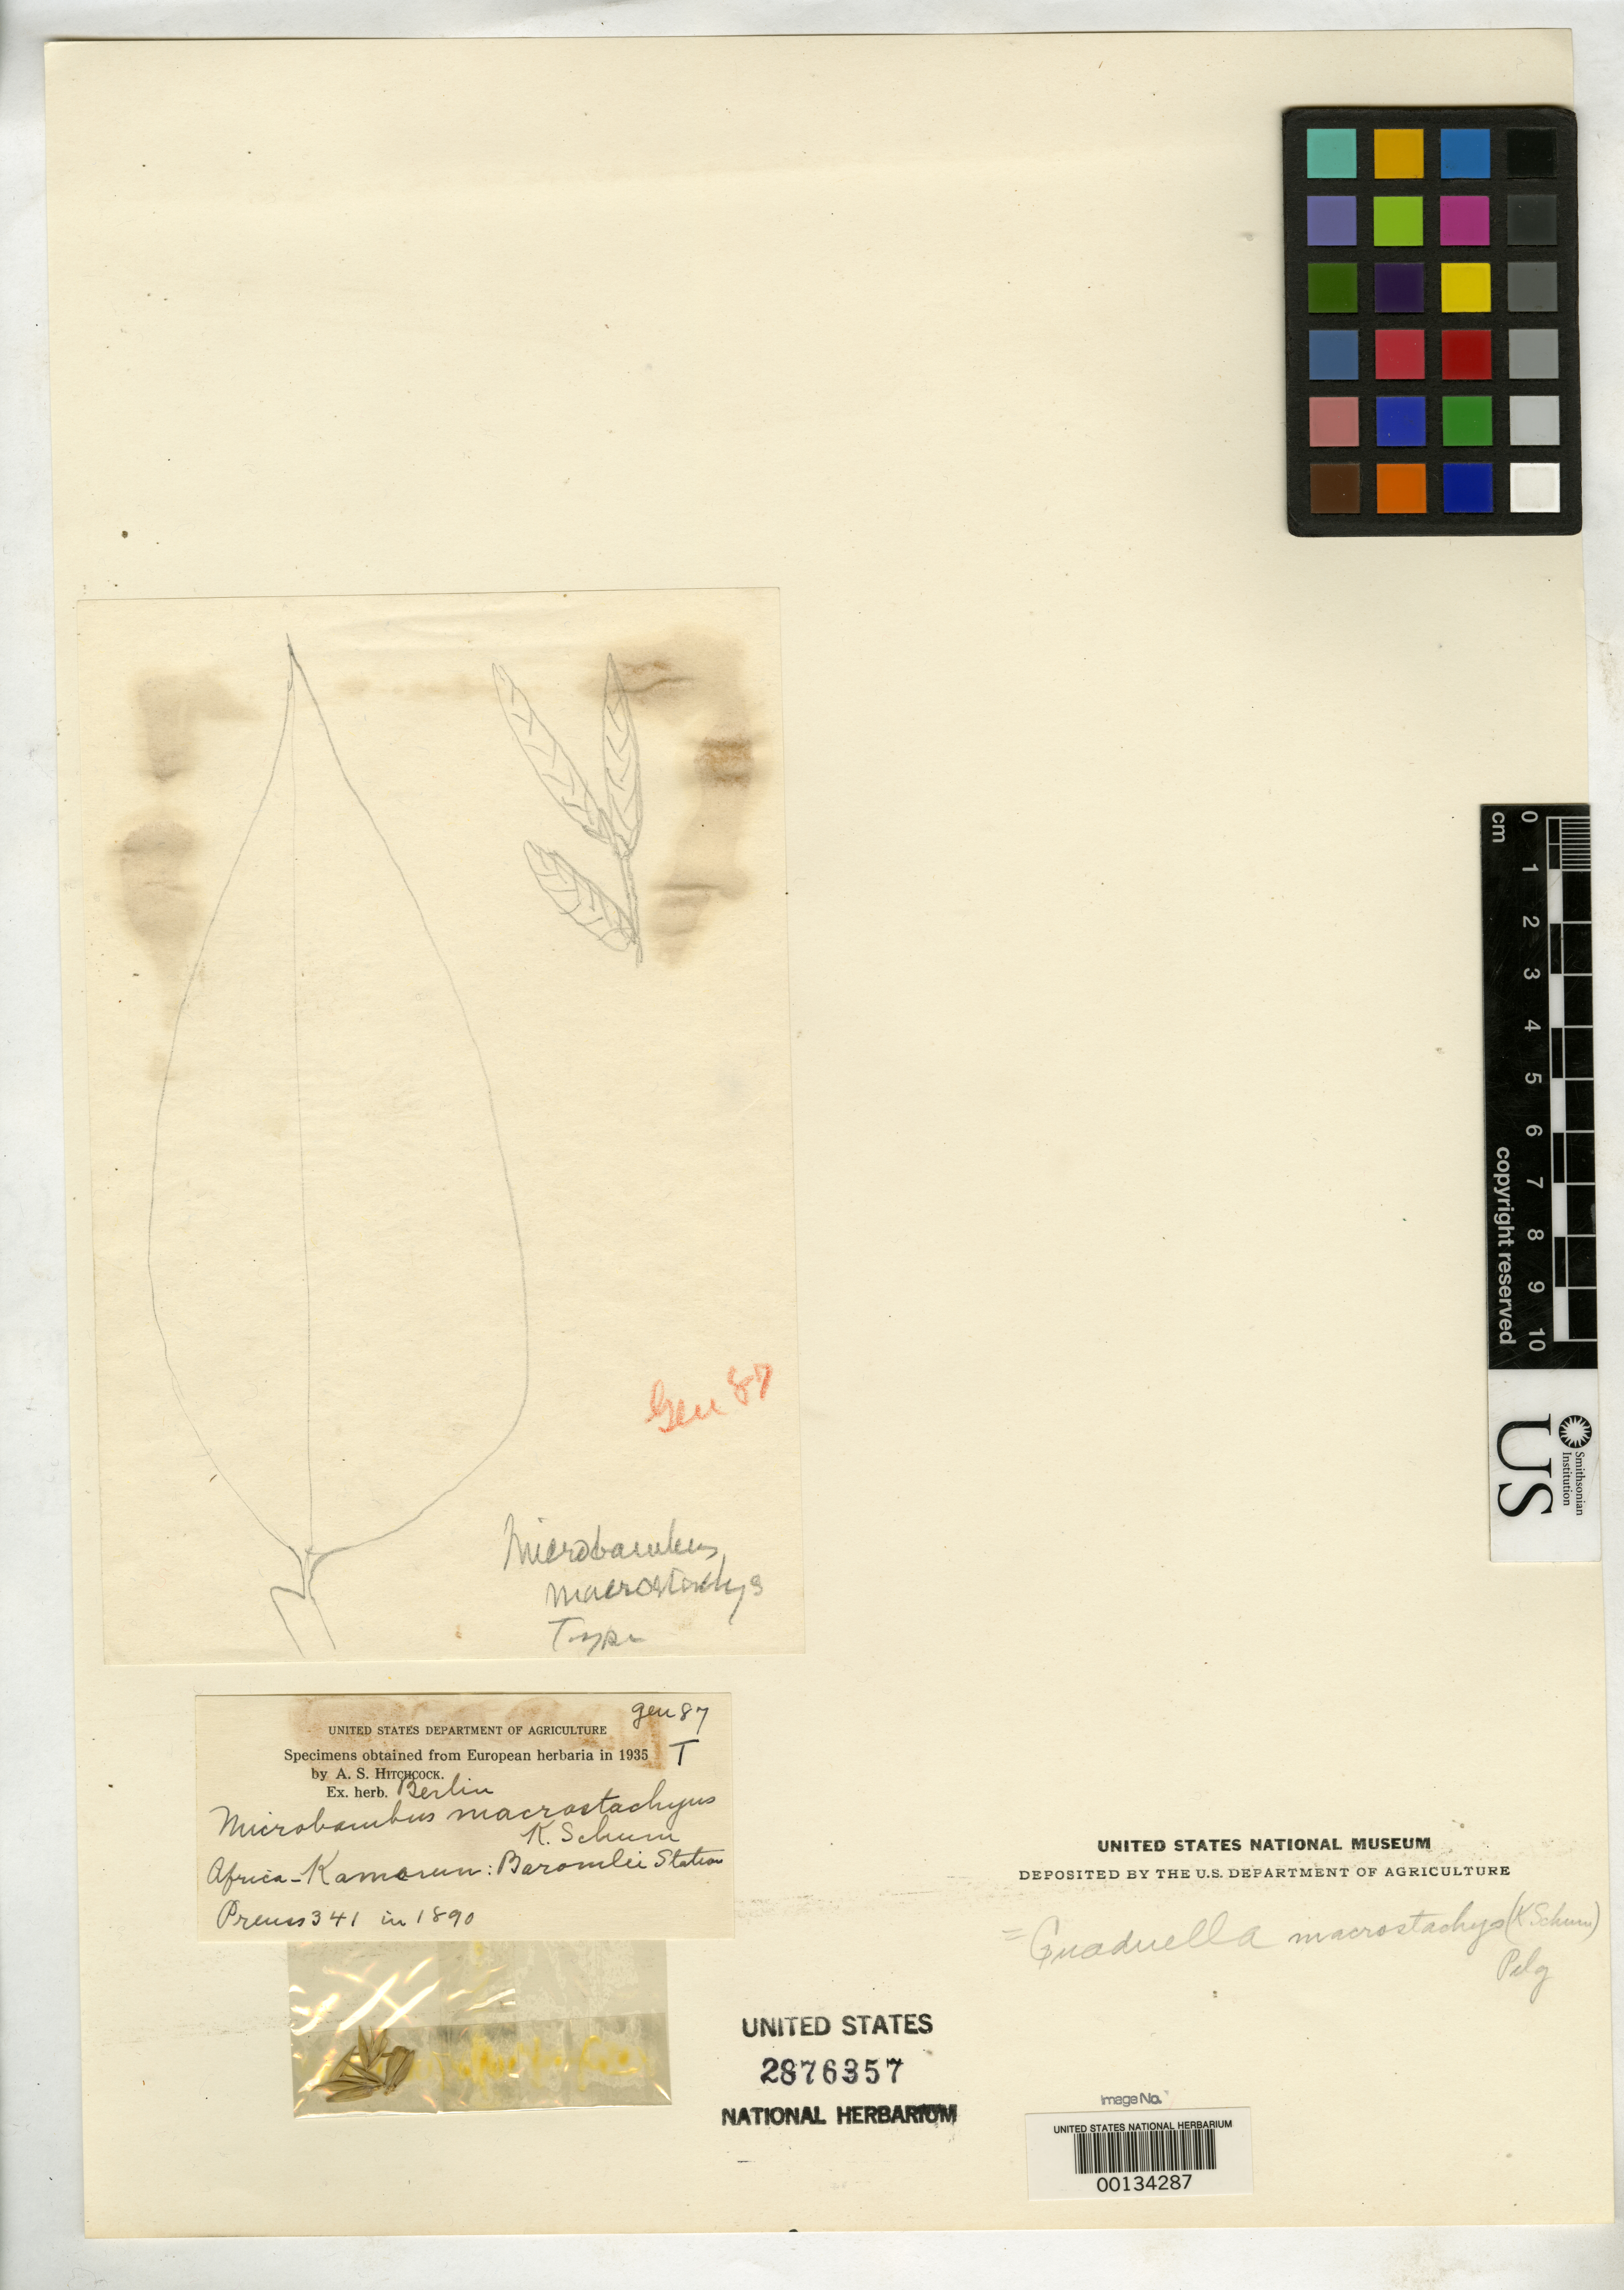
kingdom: Plantae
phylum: Tracheophyta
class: Liliopsida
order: Poales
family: Poaceae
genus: Microbambus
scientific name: Microbambus macrostachys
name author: K. Schum.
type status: Type Material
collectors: P. Preuss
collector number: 341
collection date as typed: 20 Jun 1890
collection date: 1890-06-20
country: Cameroon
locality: Barombi Station.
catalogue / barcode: US 2876357